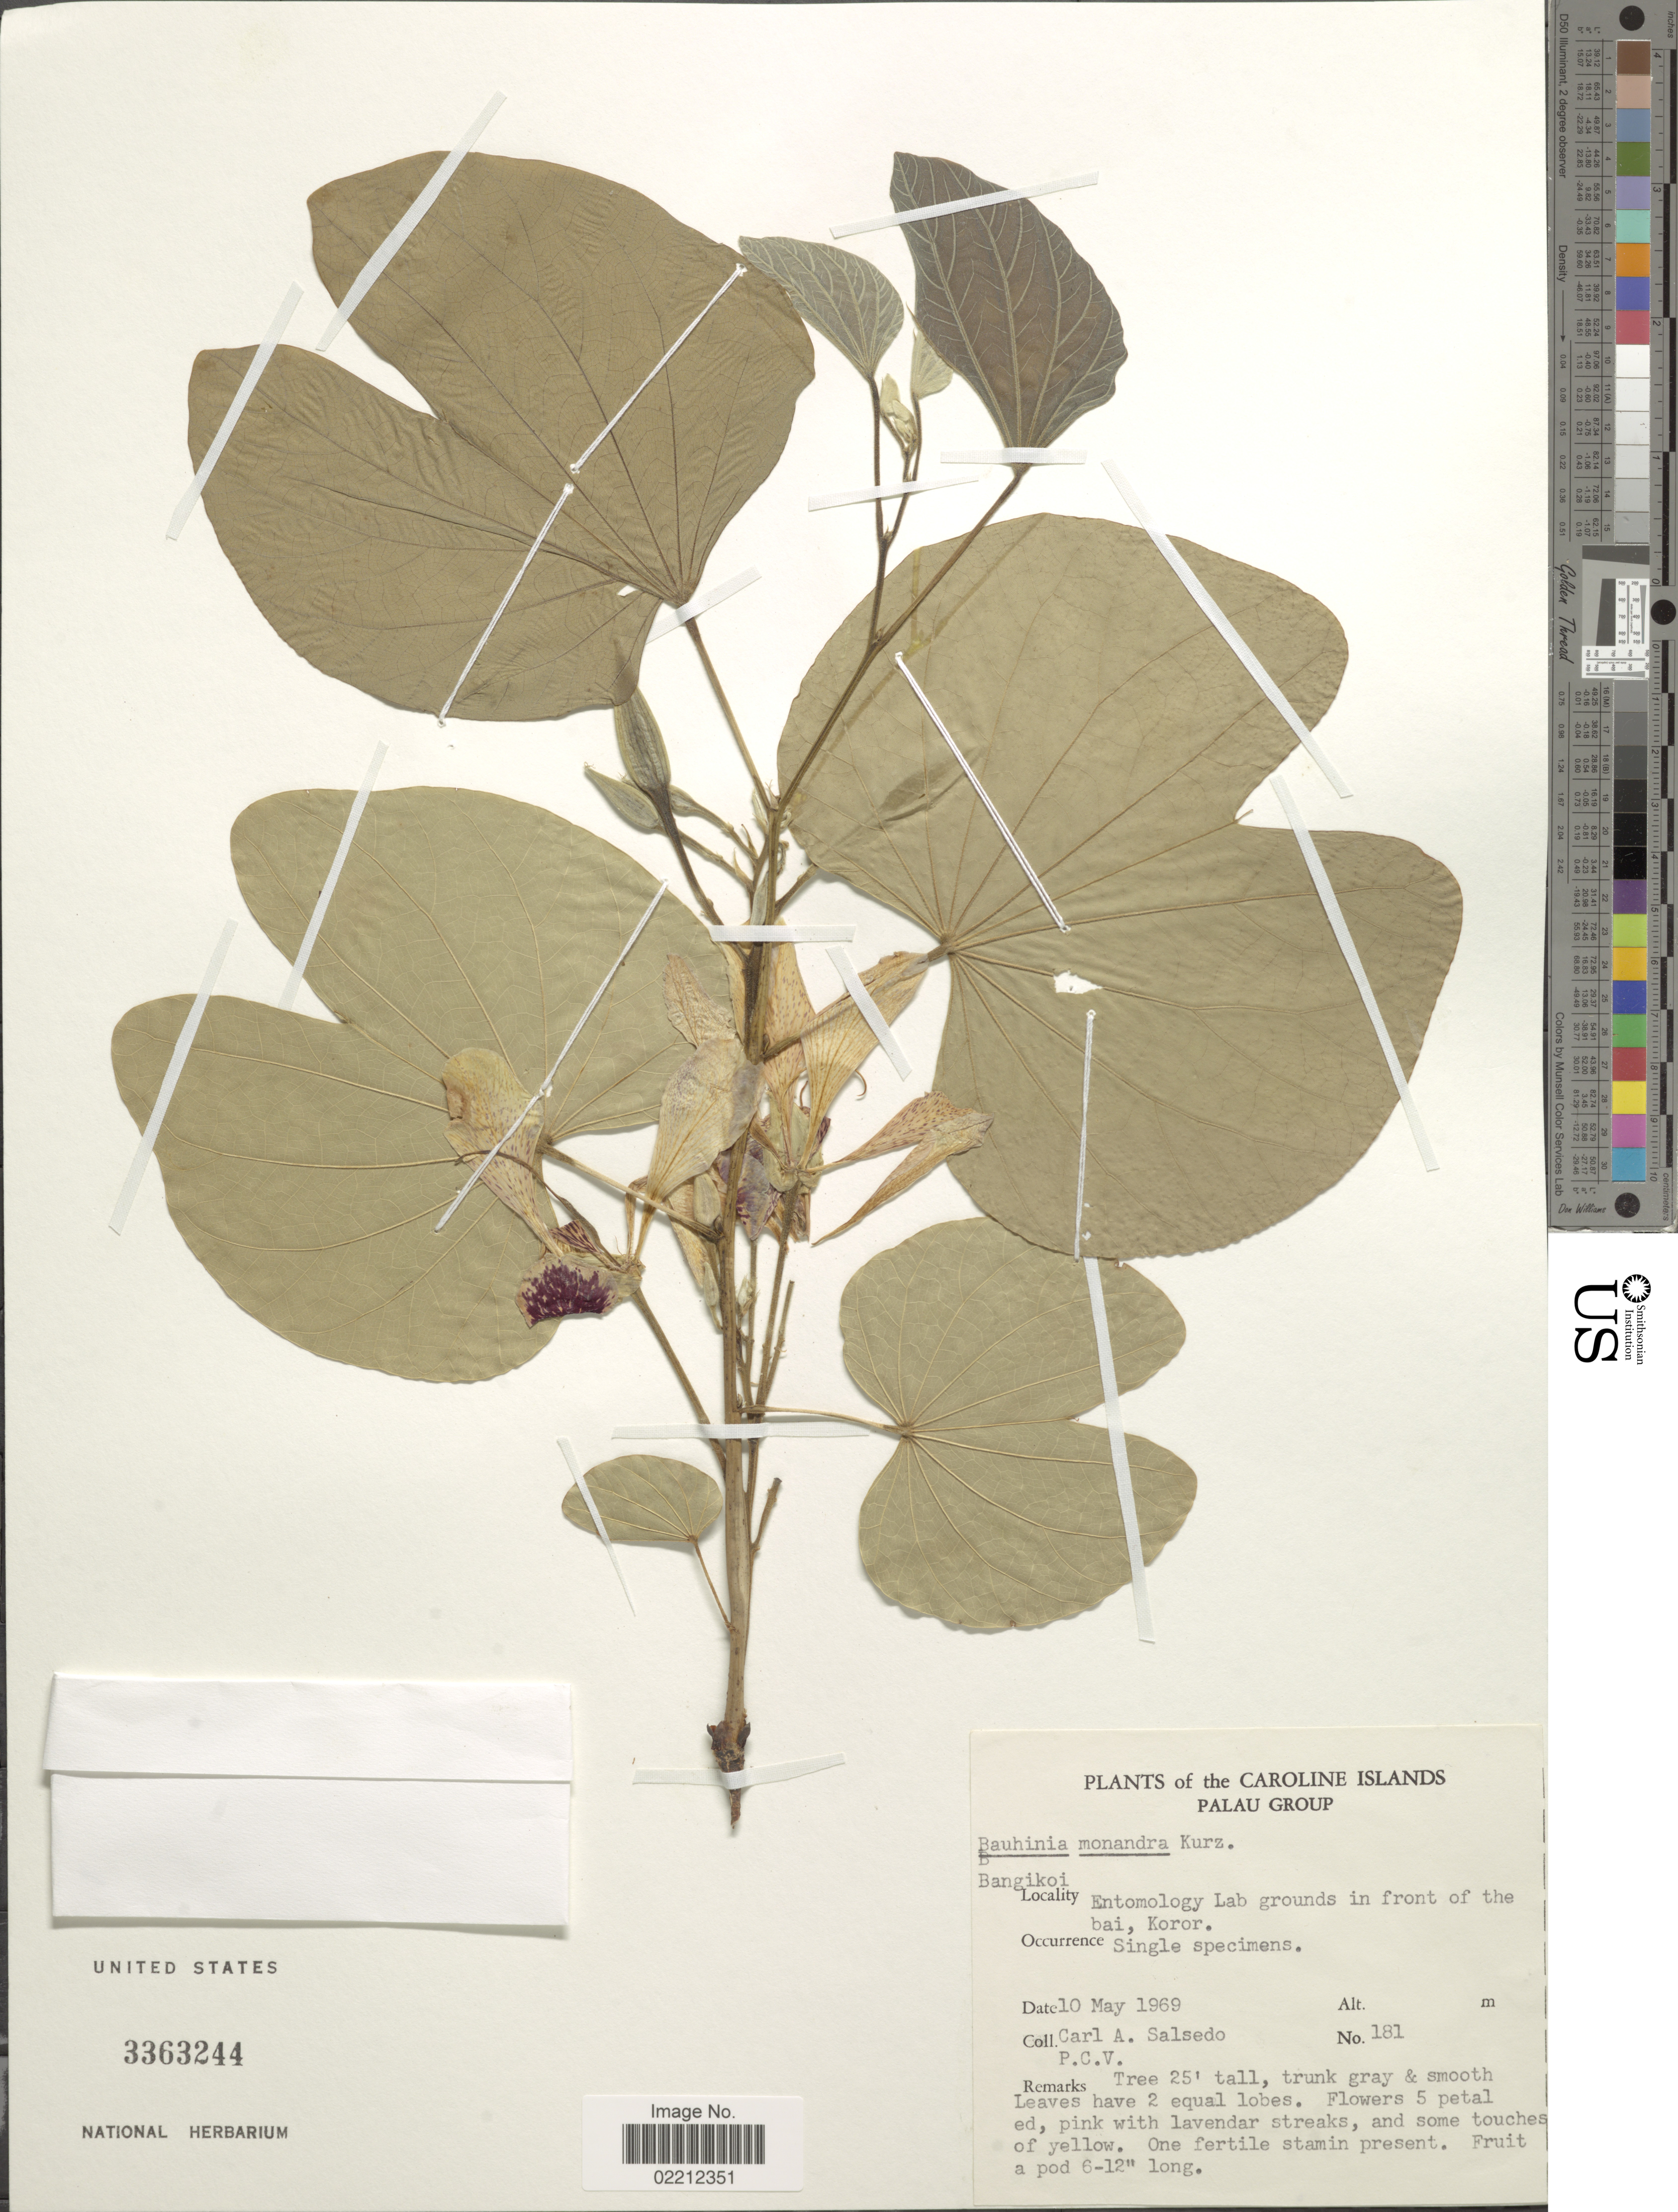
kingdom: Plantae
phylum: Tracheophyta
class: Magnoliopsida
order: Fabales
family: Fabaceae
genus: Bauhinia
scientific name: Bauhinia monandra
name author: Kurz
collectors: C.A. Salsedo & P. C. V.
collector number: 181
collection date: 1969-05-10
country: Palau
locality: Caroline Islands. Palau Group. Entomology Lab grounds in forest of the bai, Koror.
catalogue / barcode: US 3363244